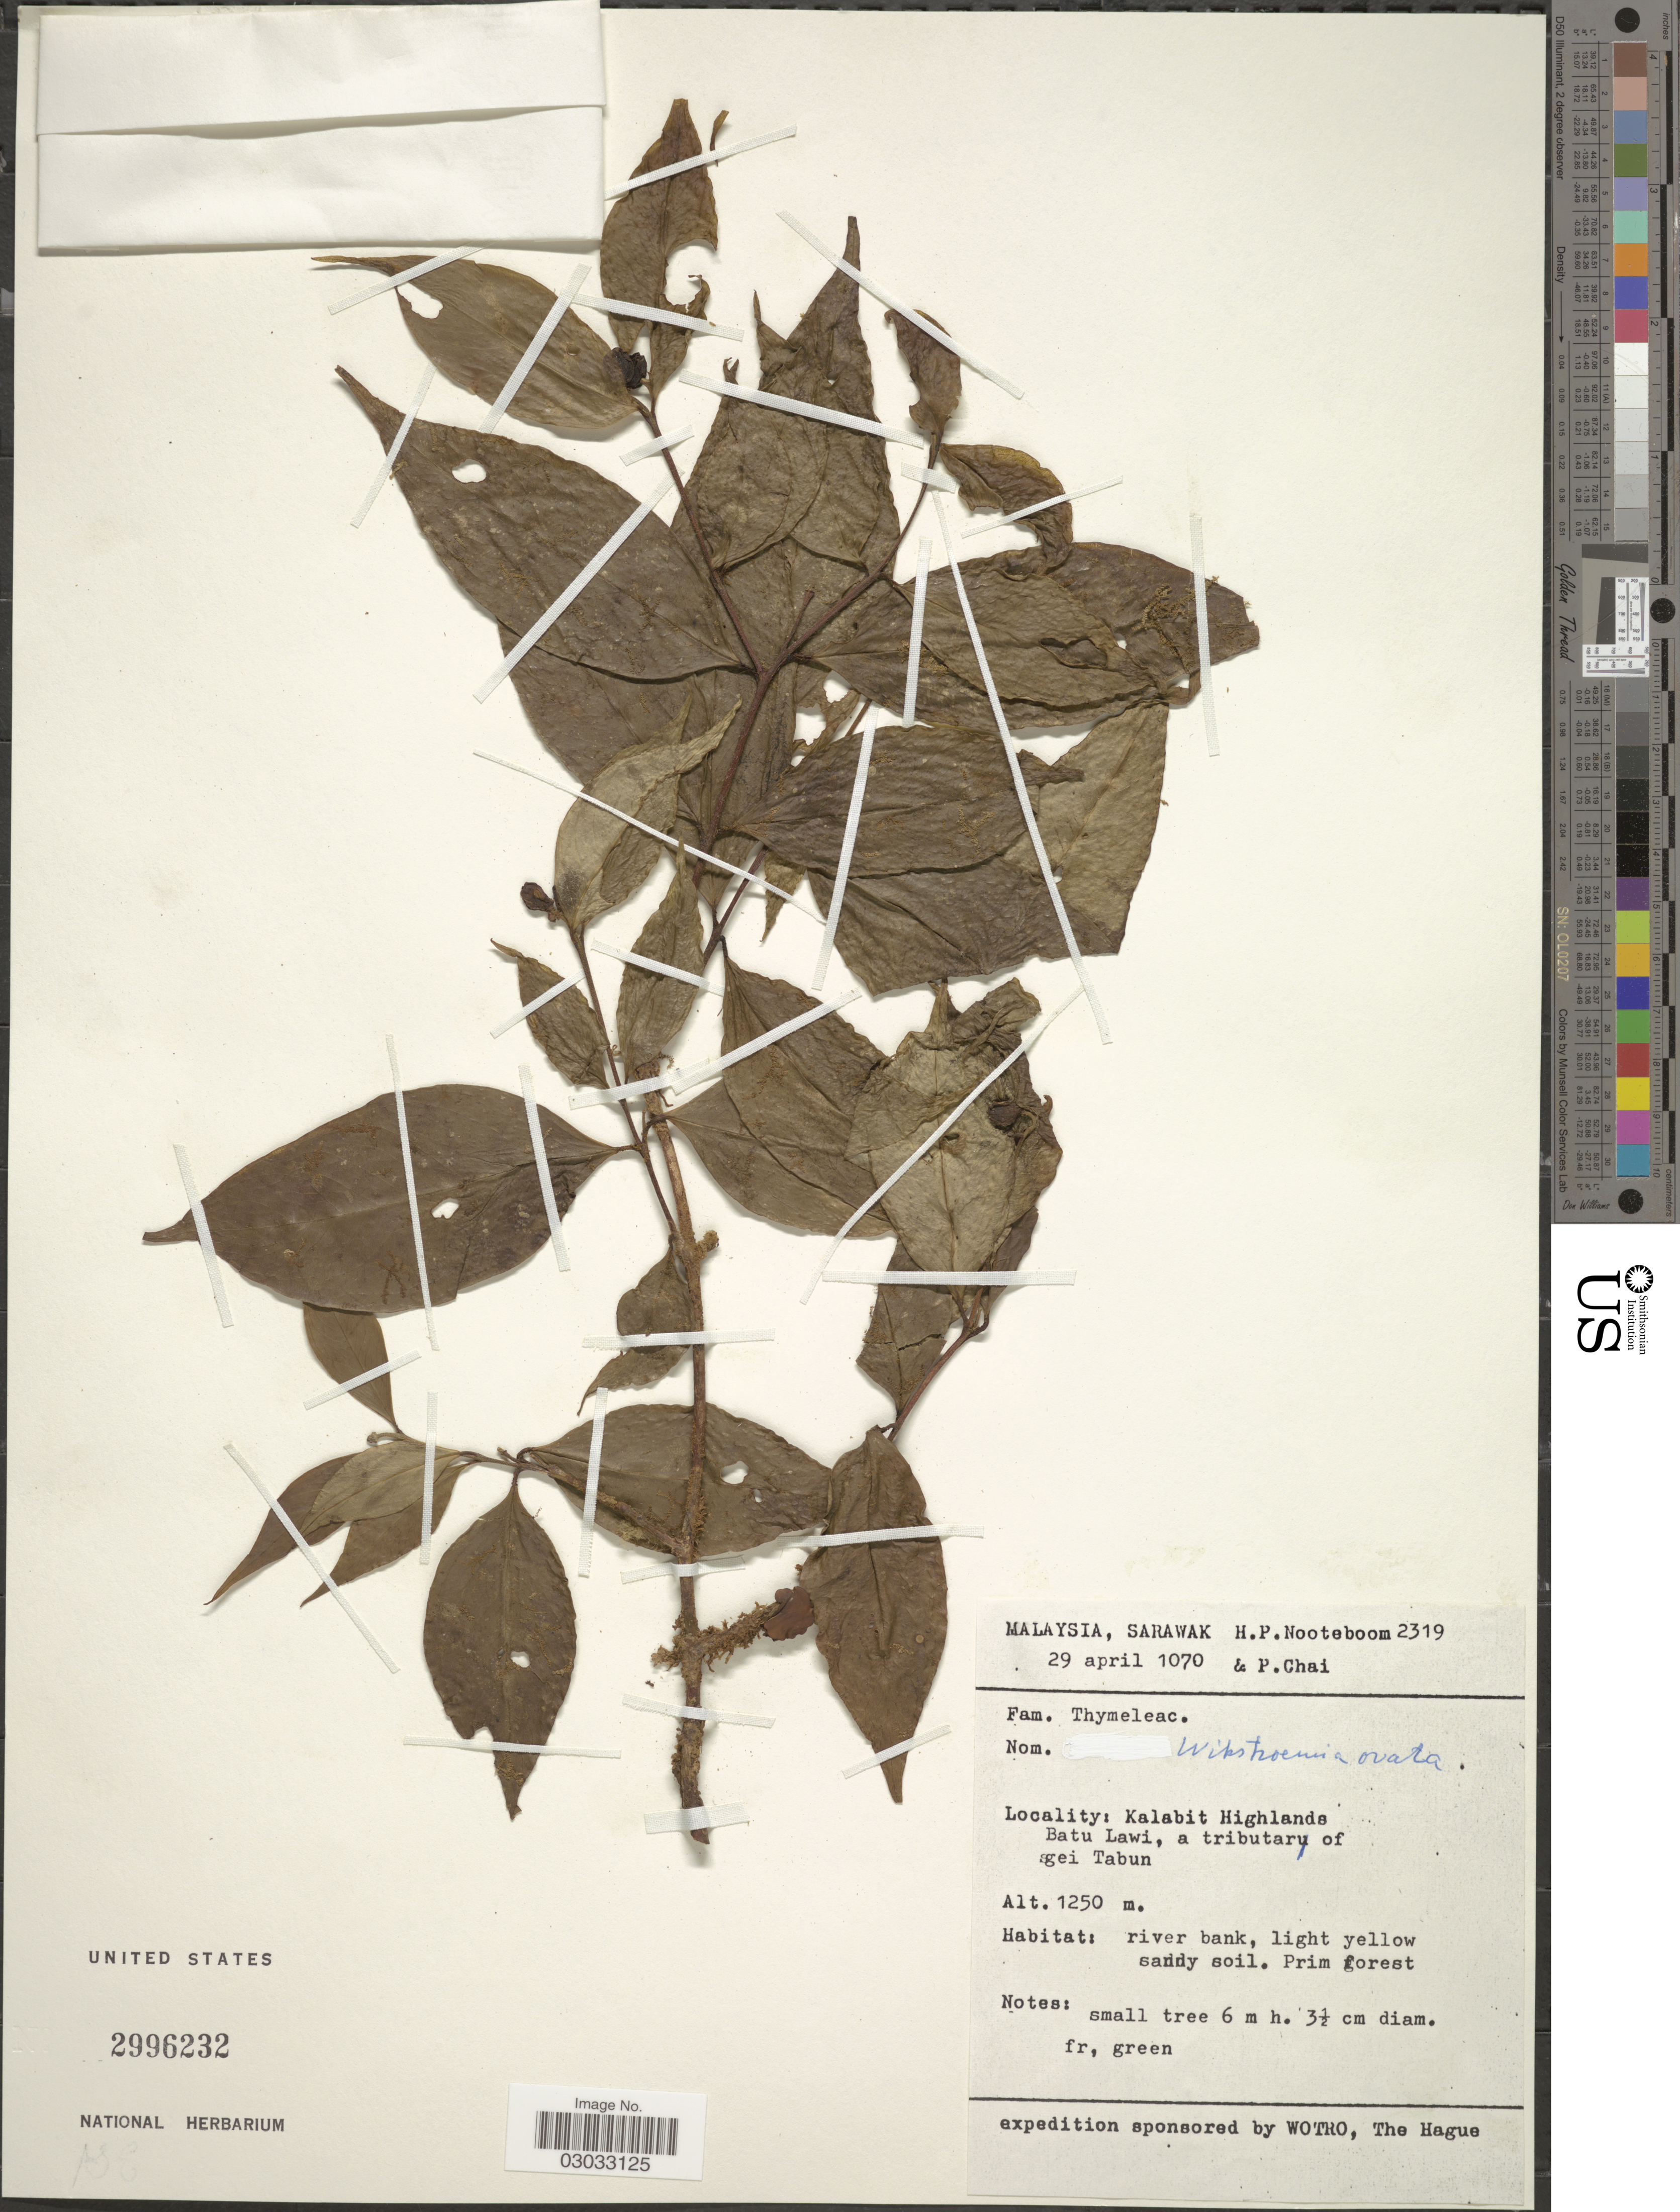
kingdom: Plantae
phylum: Tracheophyta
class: Magnoliopsida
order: Malvales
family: Thymelaeaceae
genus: Wikstroemia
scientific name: Wikstroemia ovata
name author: C.A. Mey.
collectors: H. P. Nooteboom & P. Chai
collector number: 2319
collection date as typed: Transcribed d/m/y: 29/4/1070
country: Malaysia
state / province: Sarawak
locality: Kalabit Highlands, Batu Lawi, a tributary of sgei Tabun.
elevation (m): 1250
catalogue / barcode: US 2996232